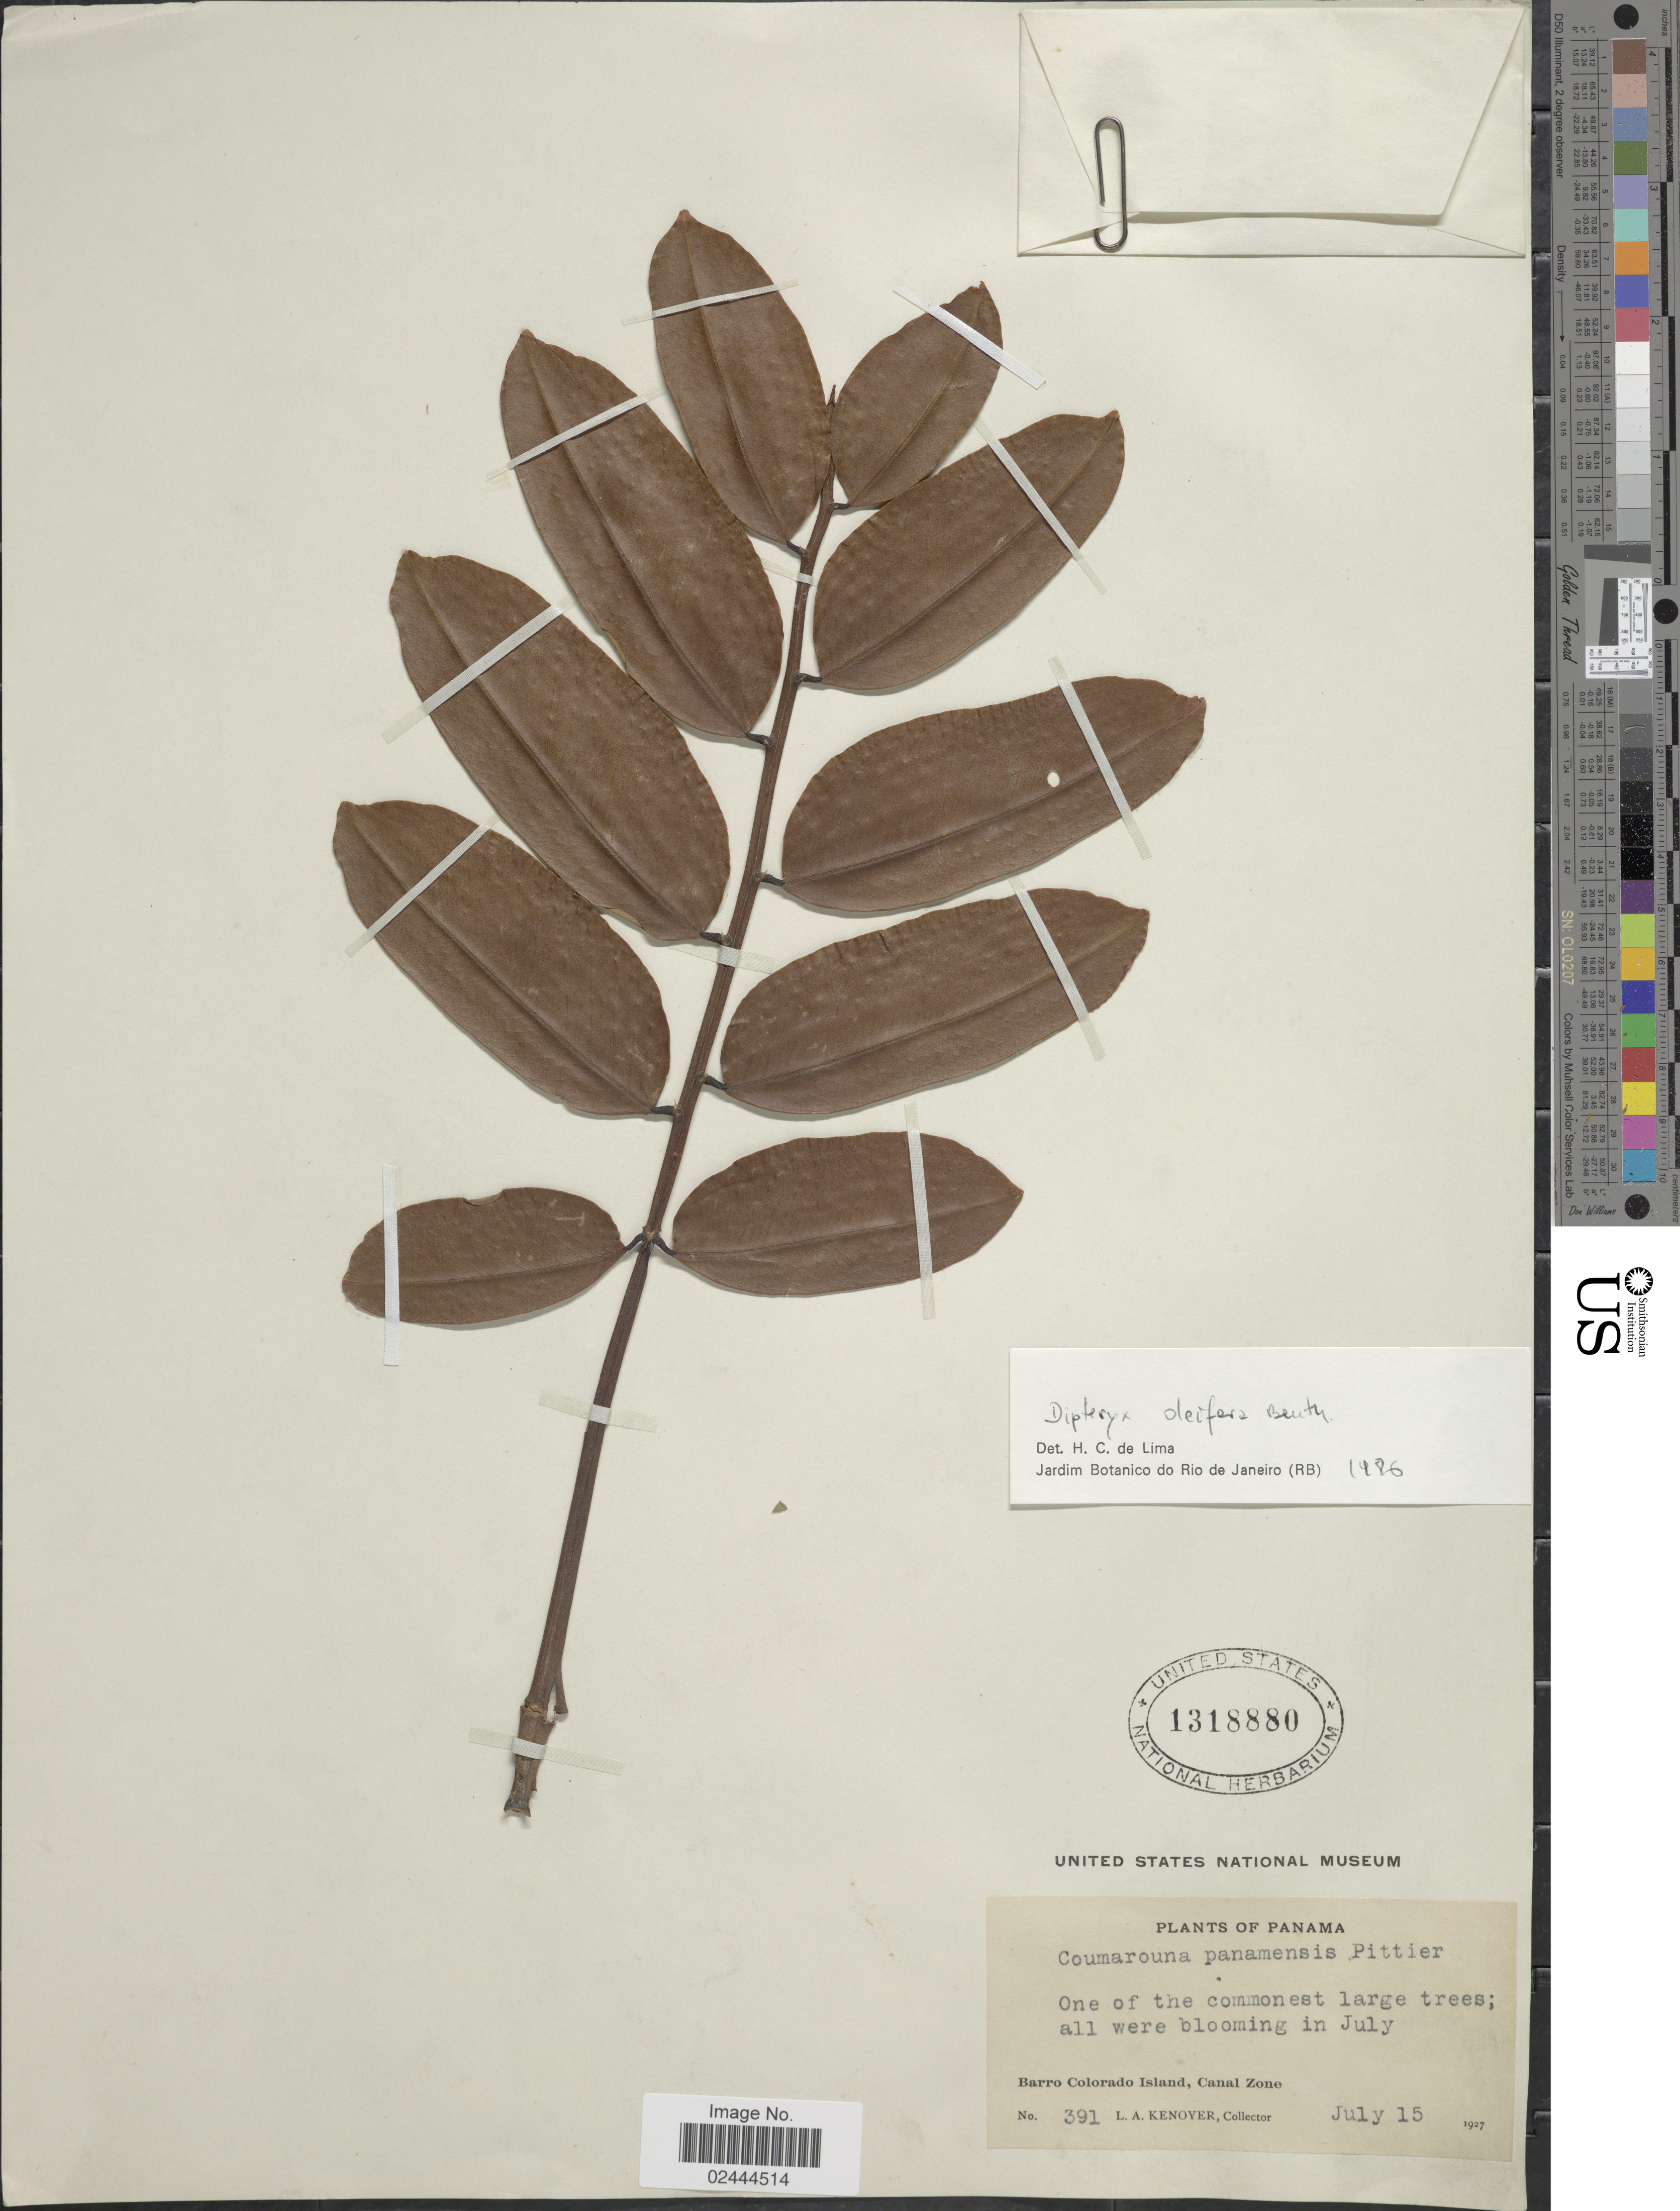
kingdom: Plantae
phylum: Tracheophyta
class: Magnoliopsida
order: Fabales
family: Fabaceae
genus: Dipteryx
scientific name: Dipteryx oleifera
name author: Benth.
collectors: L. A. Kenoyer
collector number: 391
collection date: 1927-07-15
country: Panama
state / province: Panamá Oeste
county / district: Canal Zone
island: Barro Colorado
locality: Barro Colorado Island, Canal Zone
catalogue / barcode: US 1318880